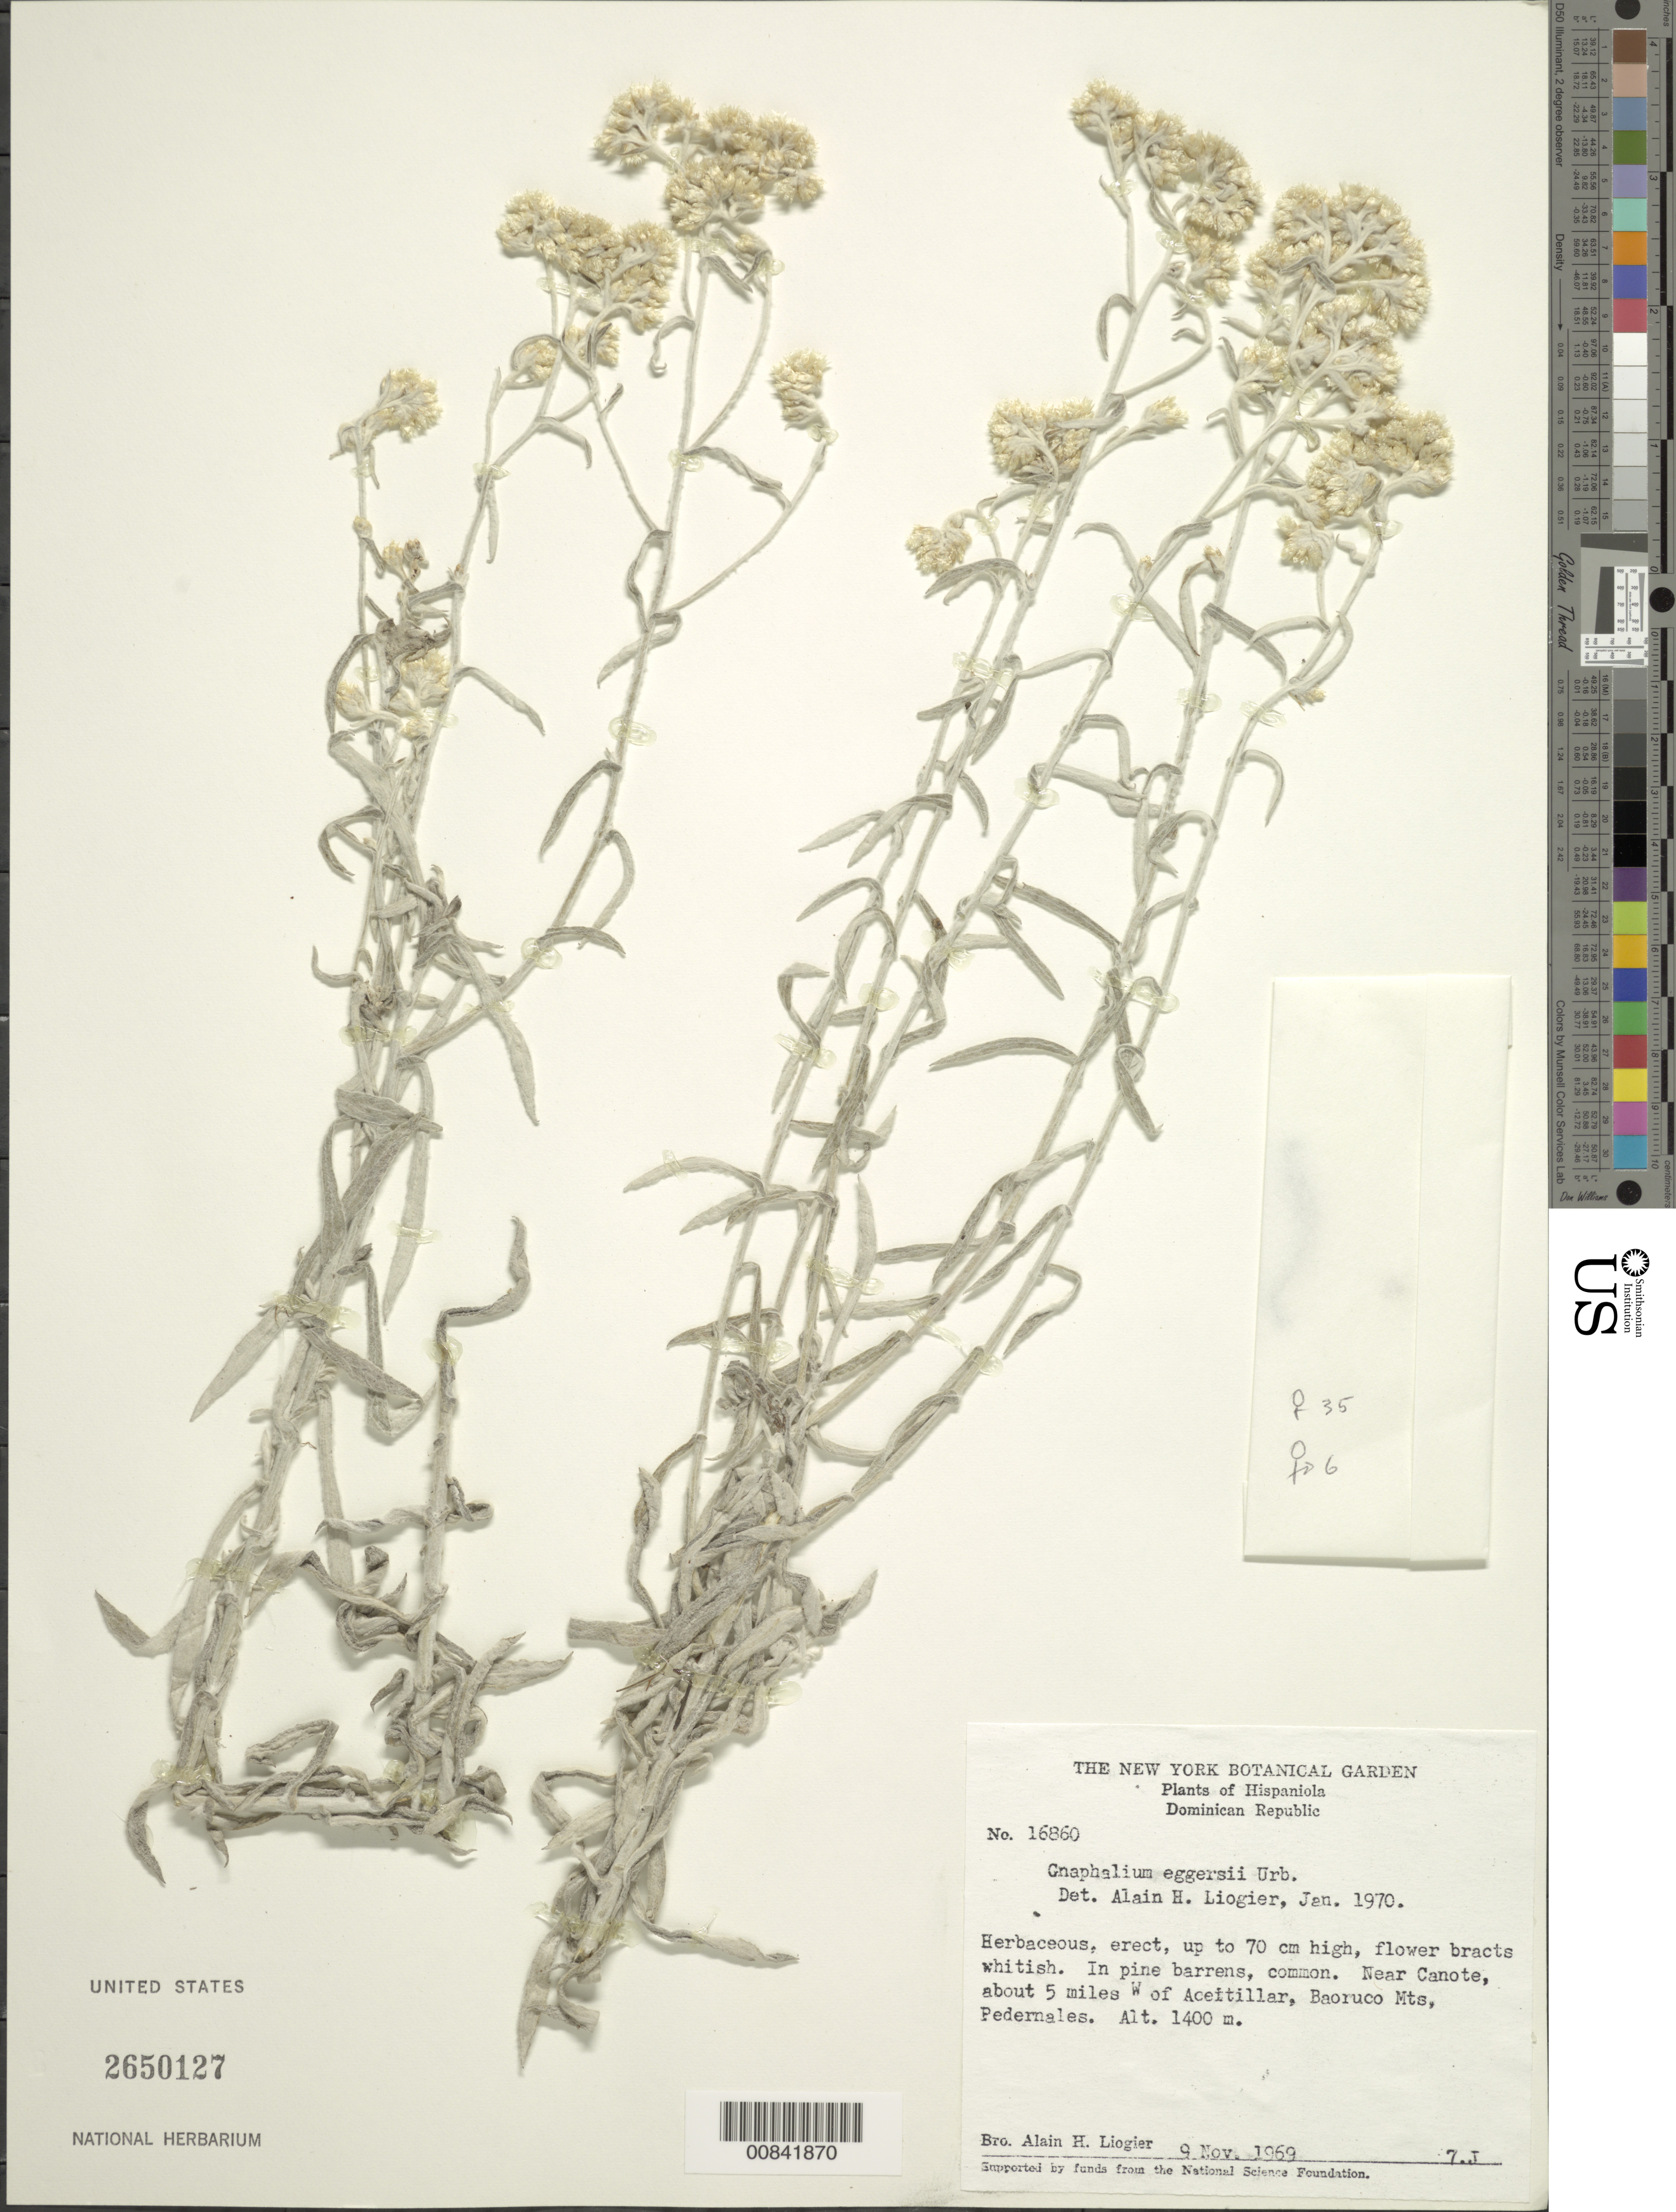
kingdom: Plantae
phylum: Tracheophyta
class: Magnoliopsida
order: Asterales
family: Asteraceae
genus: Pseudognaphalium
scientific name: Pseudognaphalium domingense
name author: (Lam.) Anderb.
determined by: Nesom, Guy L.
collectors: A. H. Liogier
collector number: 16860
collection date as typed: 09 Nov 1969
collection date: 1969-11-09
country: Dominican Republic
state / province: Pedernales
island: Hispaniola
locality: Near Canote, about 5 miles W of Aceitillar, Baoruco Mts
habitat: Pine barrens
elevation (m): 1400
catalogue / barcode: US 2650127